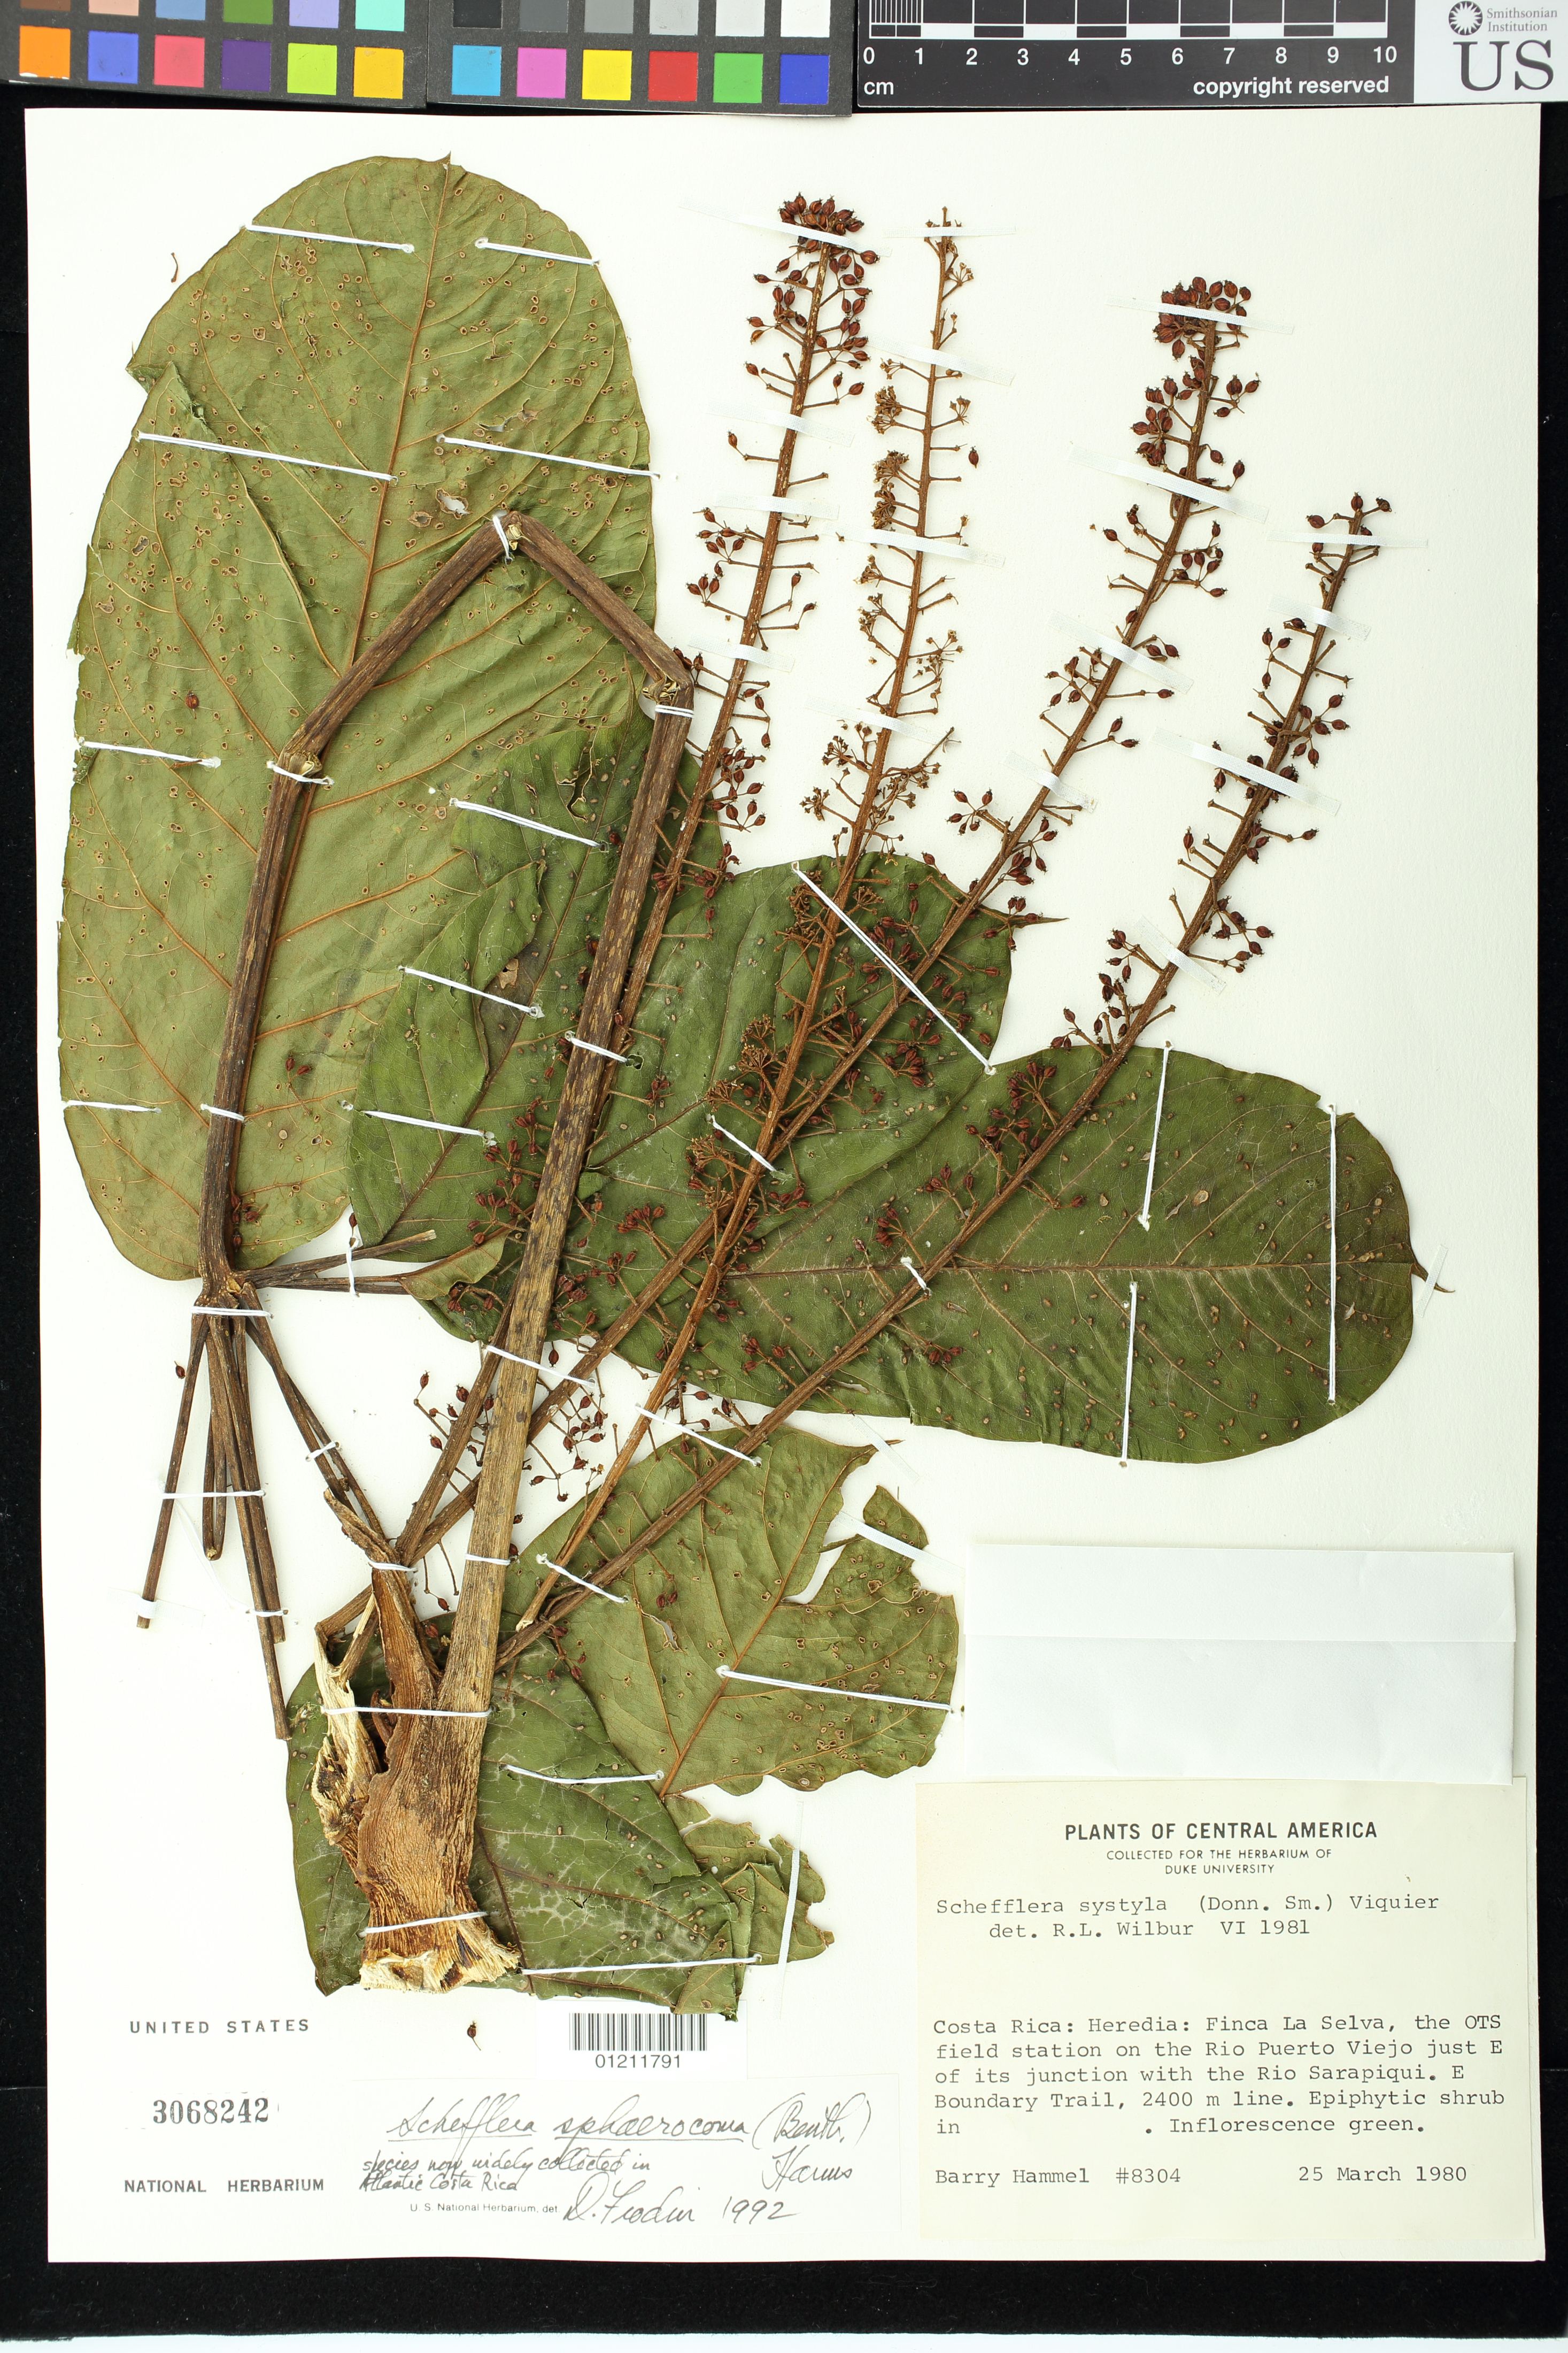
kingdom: Plantae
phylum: Tracheophyta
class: Magnoliopsida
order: Apiales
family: Araliaceae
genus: Schefflera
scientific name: Schefflera sphaerocoma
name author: (Benth.) Harms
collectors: B. Hammel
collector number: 8304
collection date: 1980-03-25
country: Costa Rica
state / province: Heredia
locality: Finca La Selva, the OTS field station on the Rio Puerto Viejo just E of its junction with the Rio Sarapiqui. E Boundary Trail.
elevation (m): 2400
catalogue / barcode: US 3068242